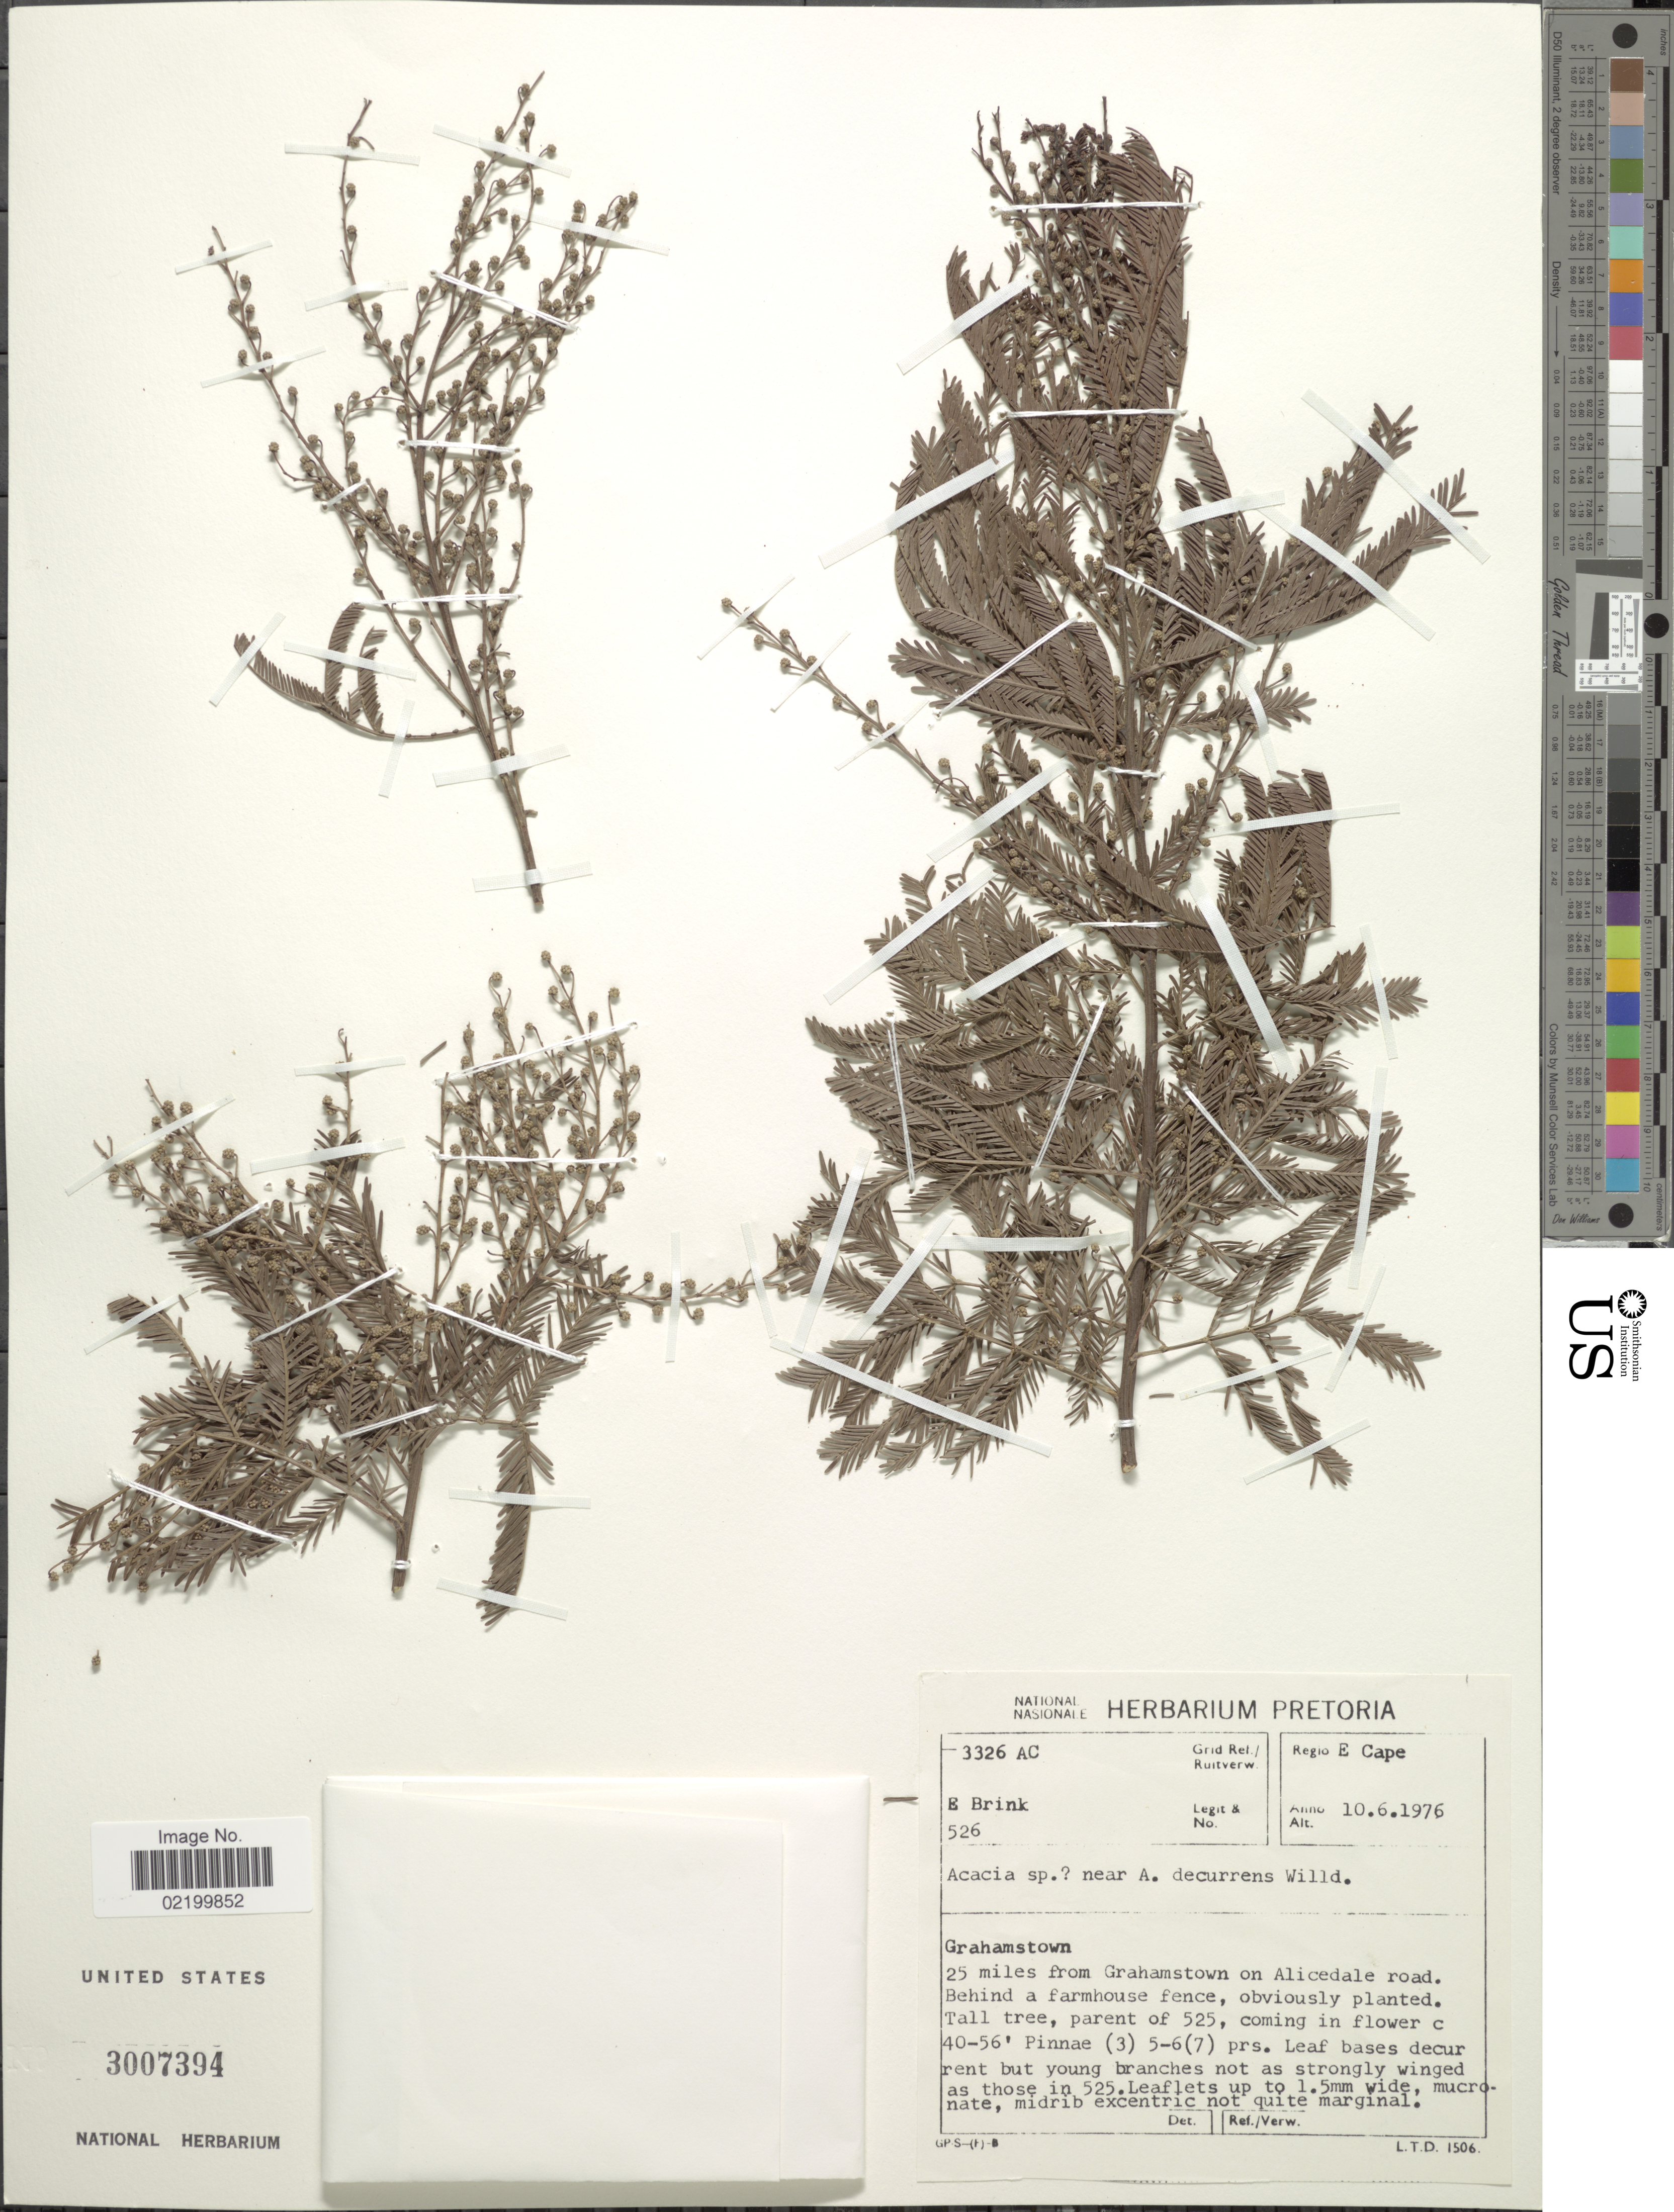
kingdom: Plantae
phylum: Tracheophyta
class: Magnoliopsida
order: Fabales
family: Fabaceae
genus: Acacia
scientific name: Acacia sp.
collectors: E. Brink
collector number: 526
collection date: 1976-06-10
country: South Africa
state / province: Eastern Cape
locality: E. Cape. Grahamstown. 25 miles from Grahamstown on Alicedale road.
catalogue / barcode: US 3007394